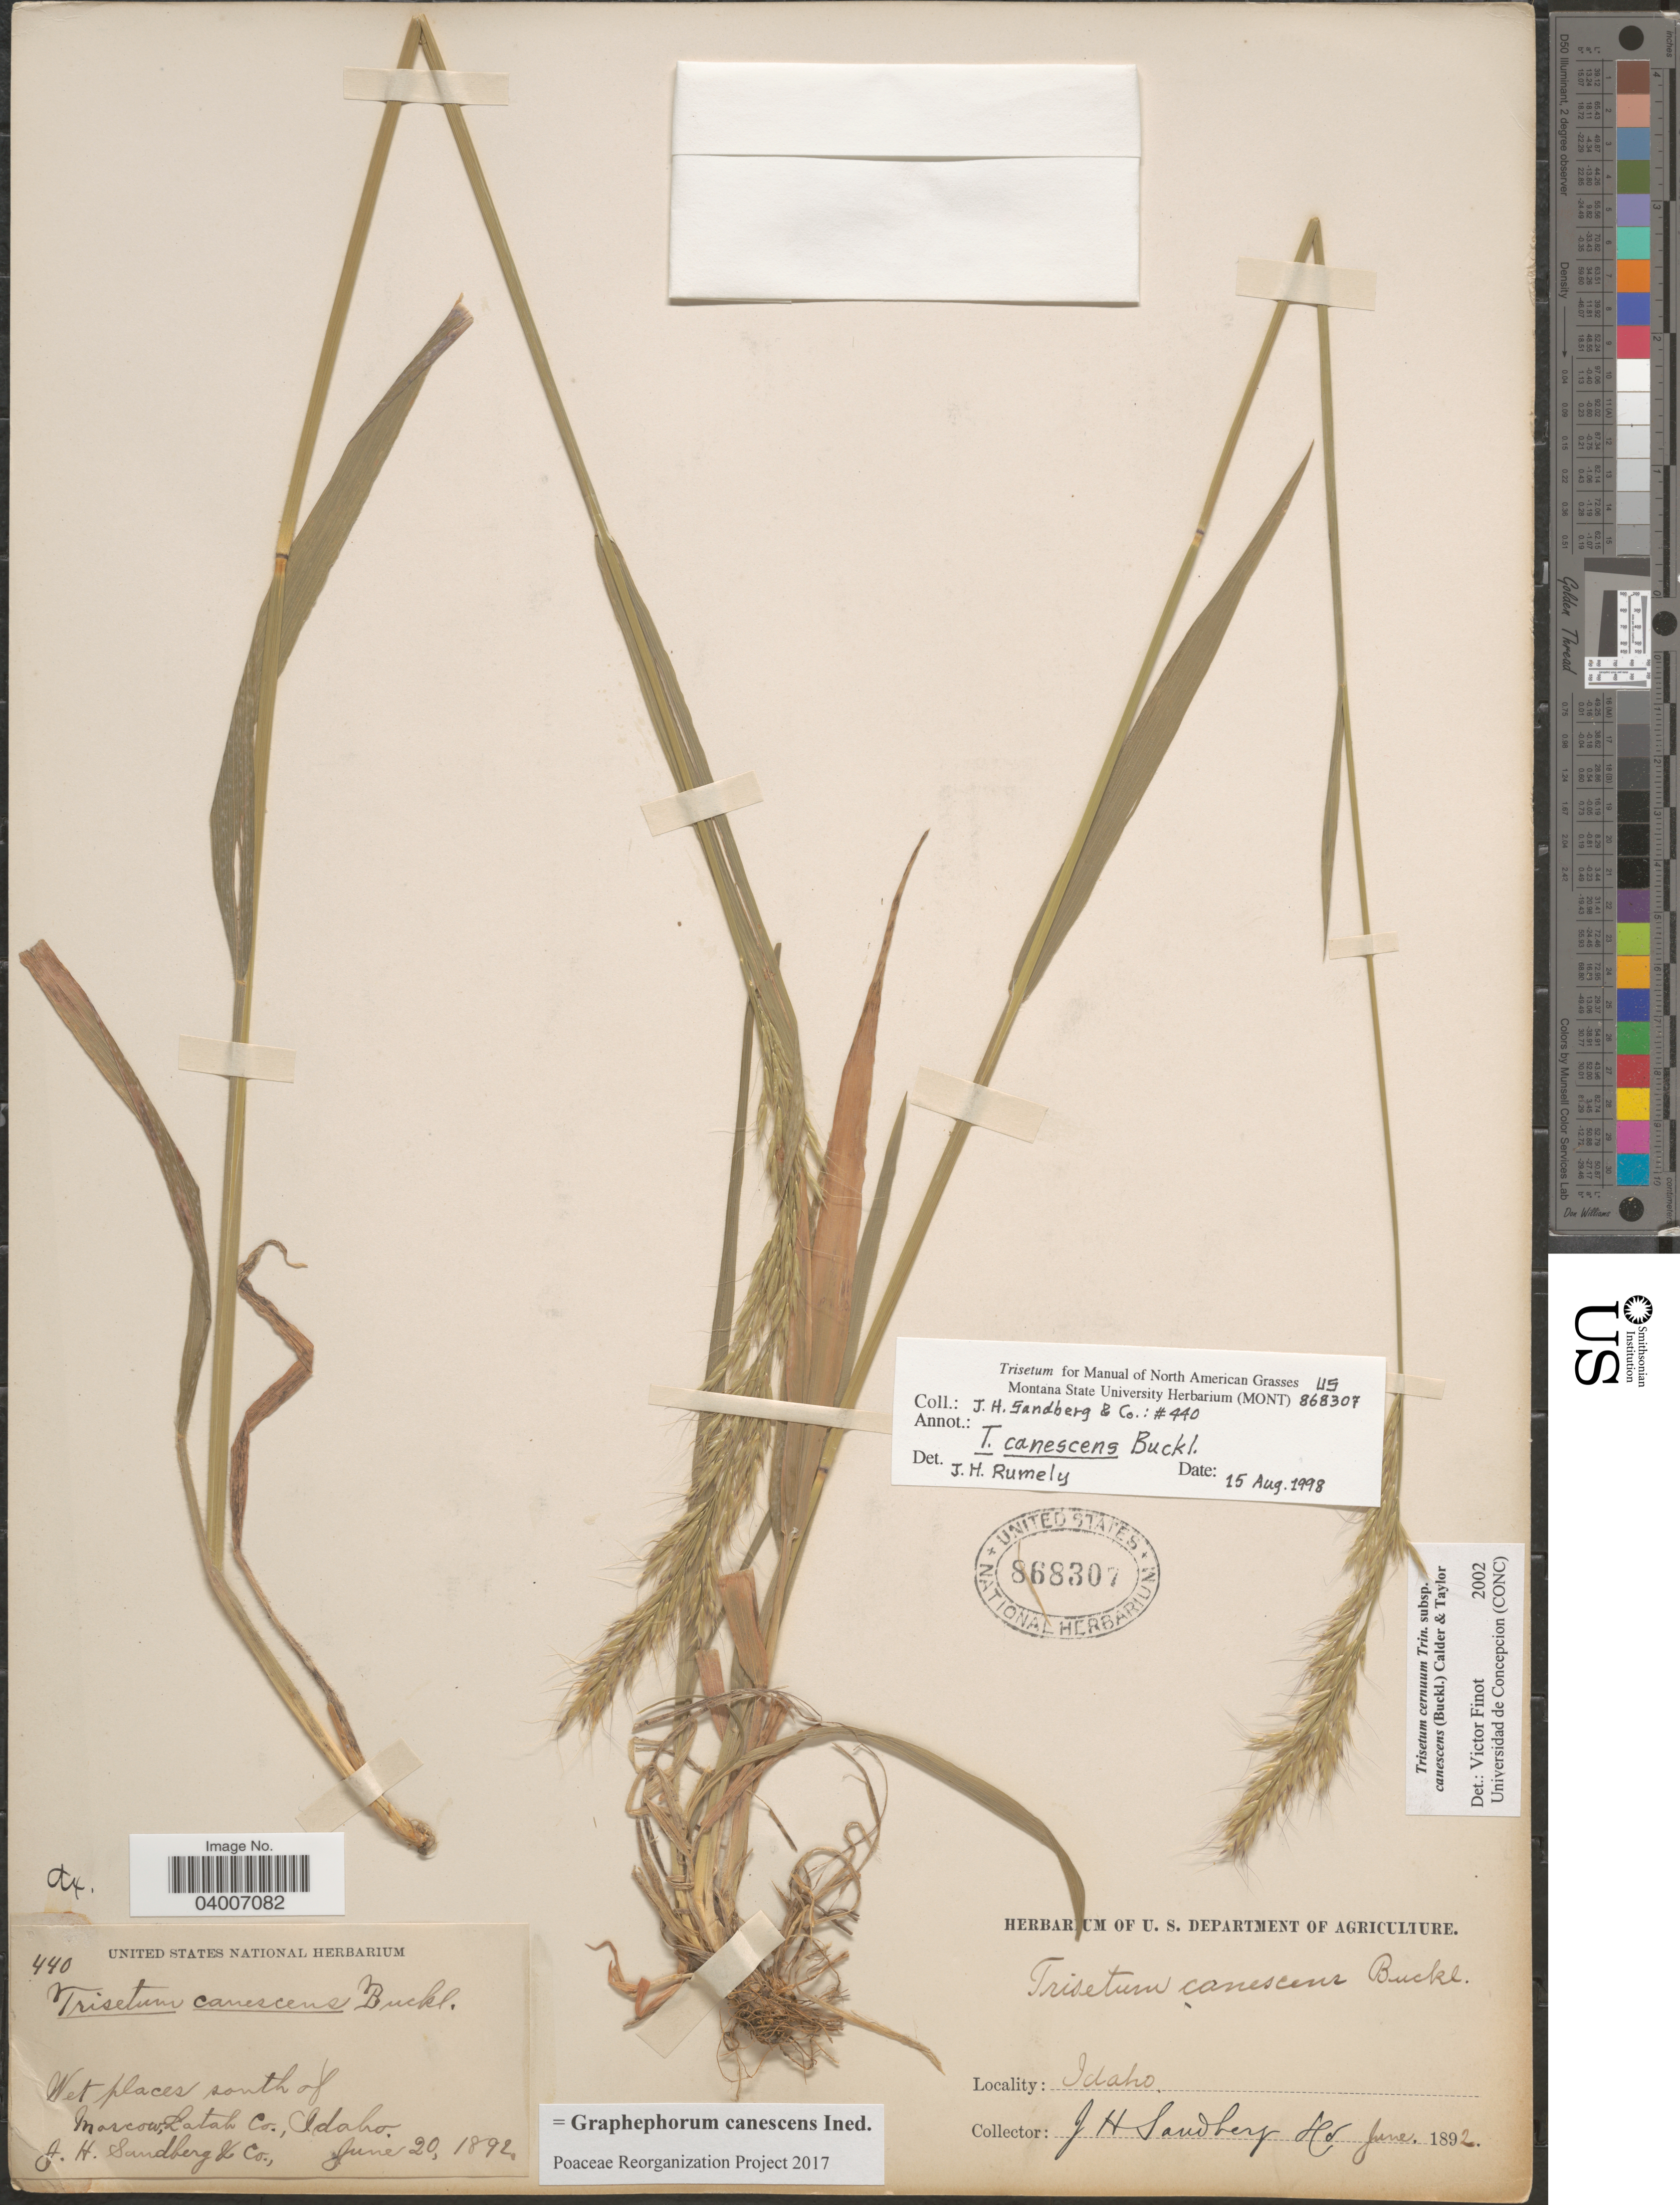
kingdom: Plantae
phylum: Tracheophyta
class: Liliopsida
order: Poales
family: Poaceae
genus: Graphephorum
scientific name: Graphephorum canescens ined.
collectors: J. H. Sandberg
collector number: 440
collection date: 1892-06-20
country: United States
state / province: Idaho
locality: Wet places south of Mascow, Latah Co.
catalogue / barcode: US 868307